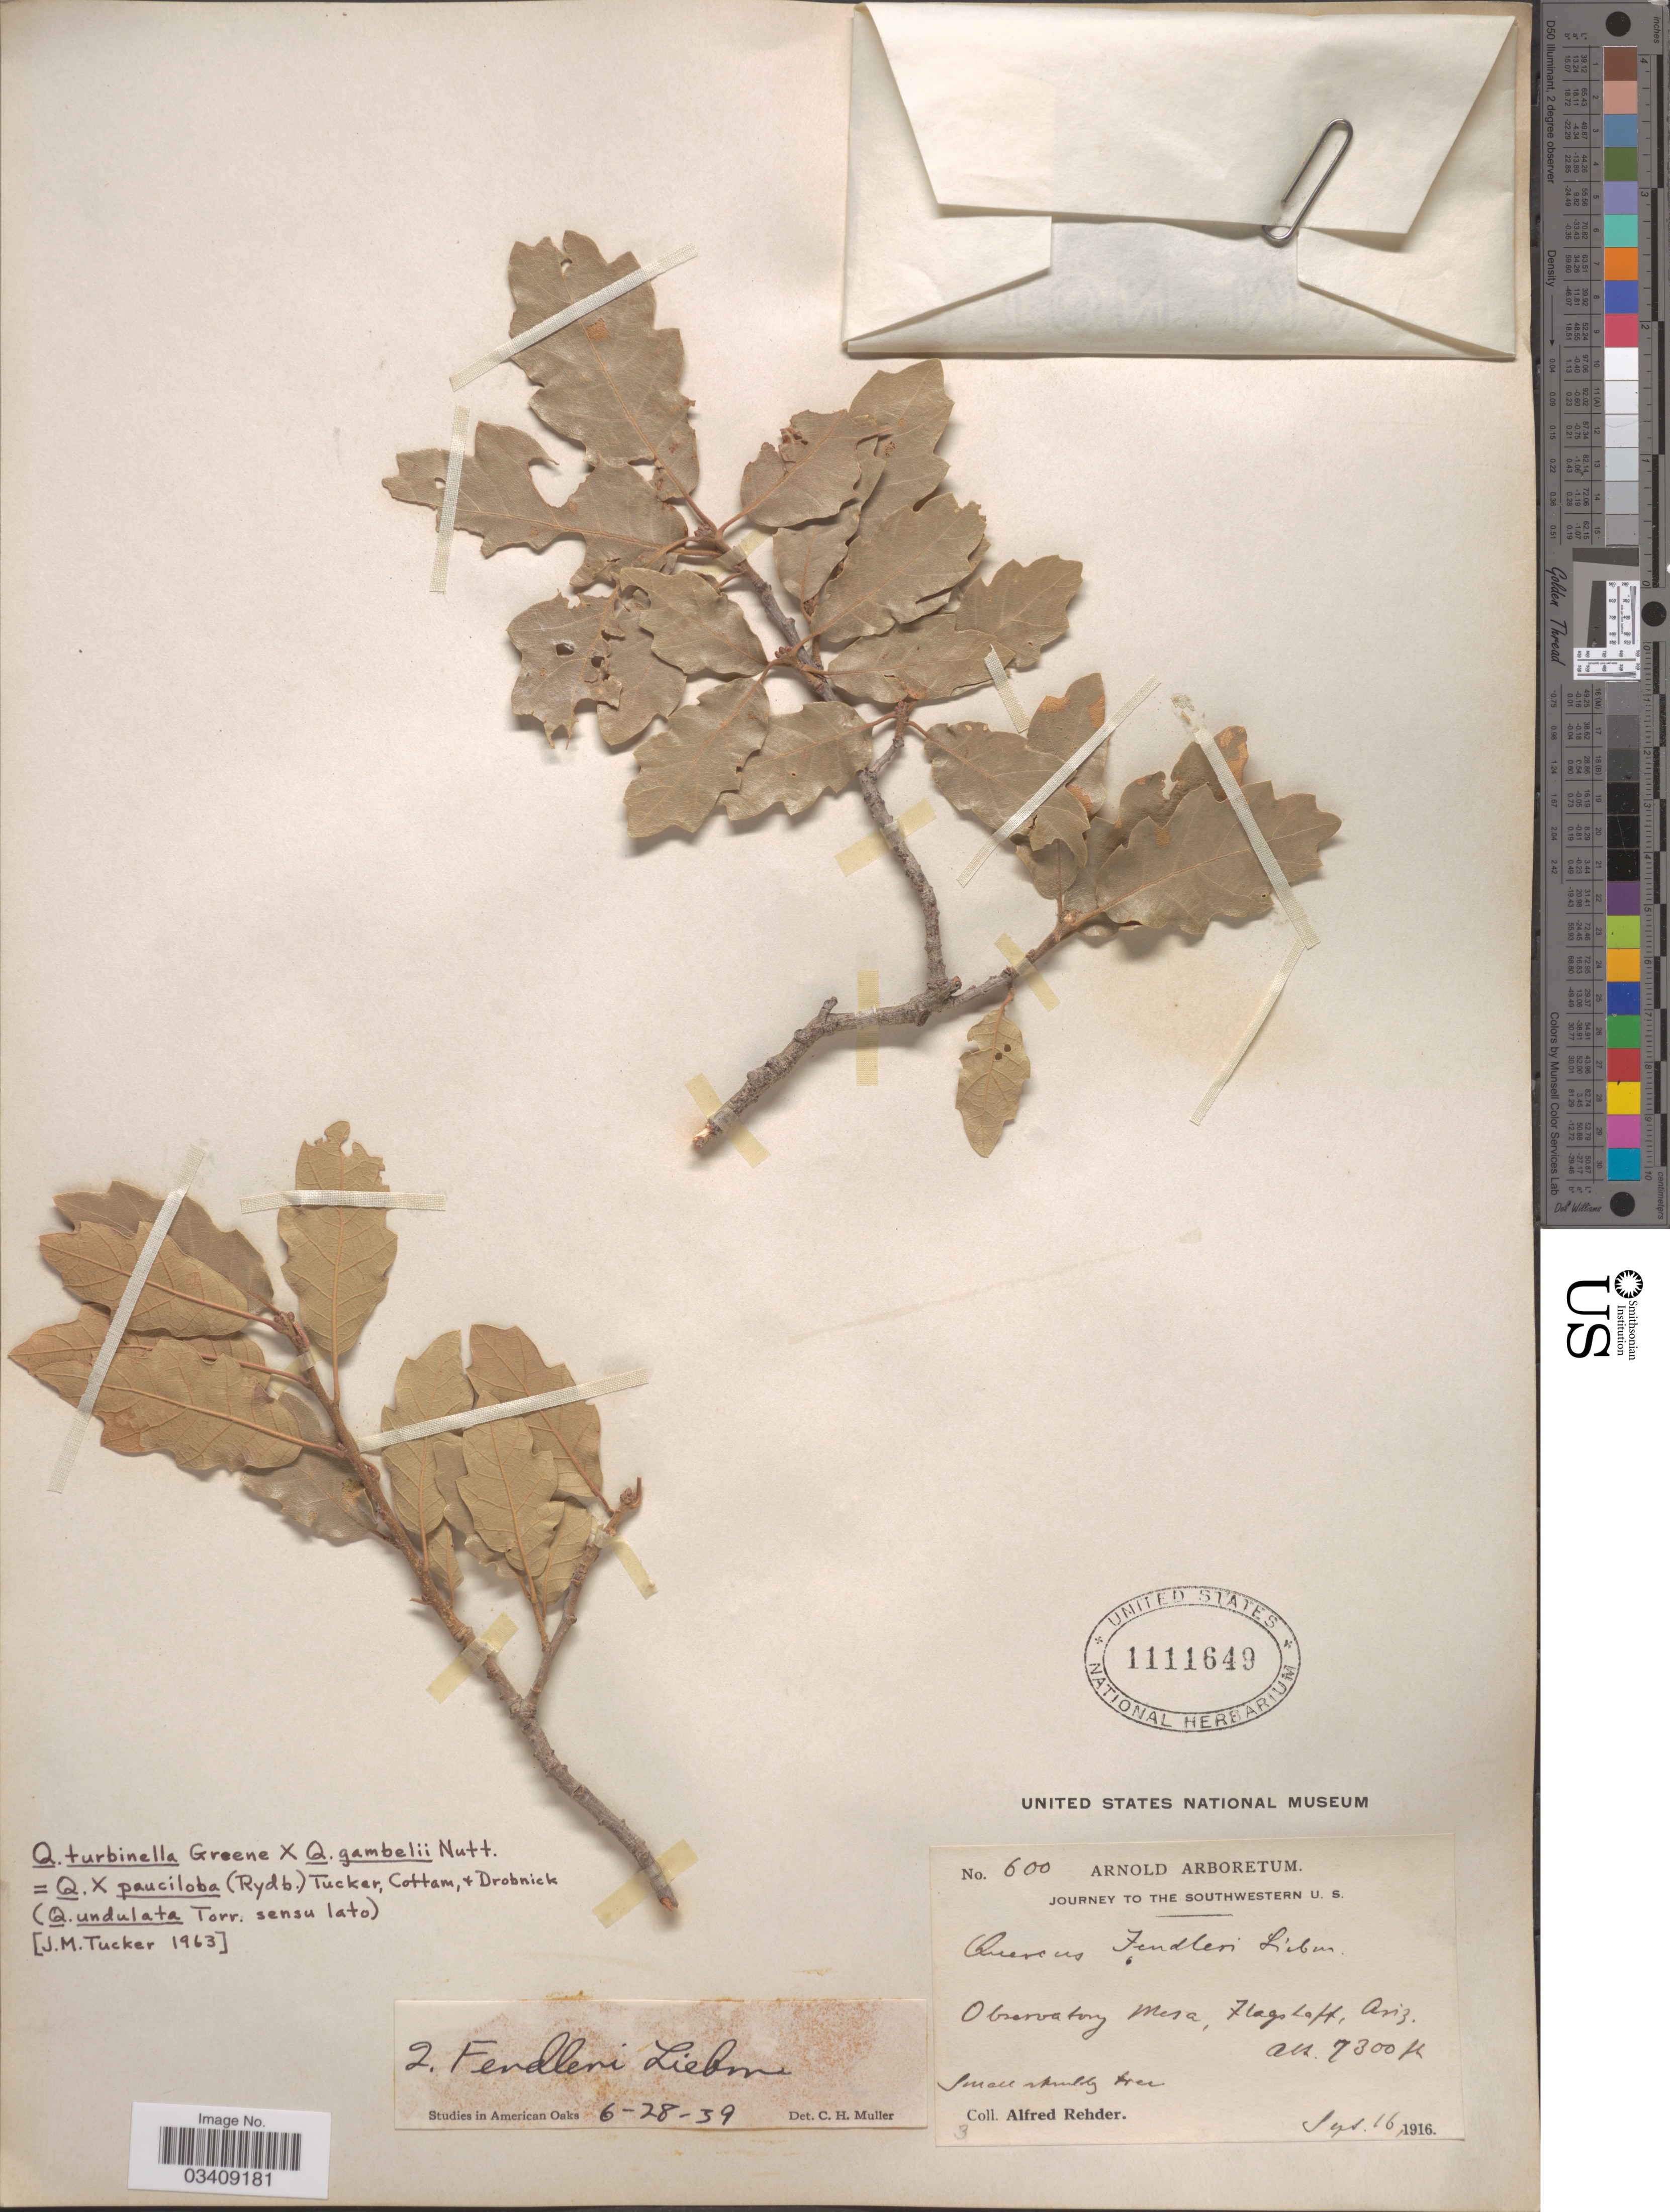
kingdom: Plantae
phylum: Tracheophyta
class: Magnoliopsida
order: Fagales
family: Fagaceae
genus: Quercus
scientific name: Quercus undulata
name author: Torr.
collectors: A. Rehder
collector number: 600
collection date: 1916-09-16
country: United States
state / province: Arizona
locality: Southwestern U. S. Observatory Mesa, Flagstaff.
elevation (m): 2225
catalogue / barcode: US 1111649